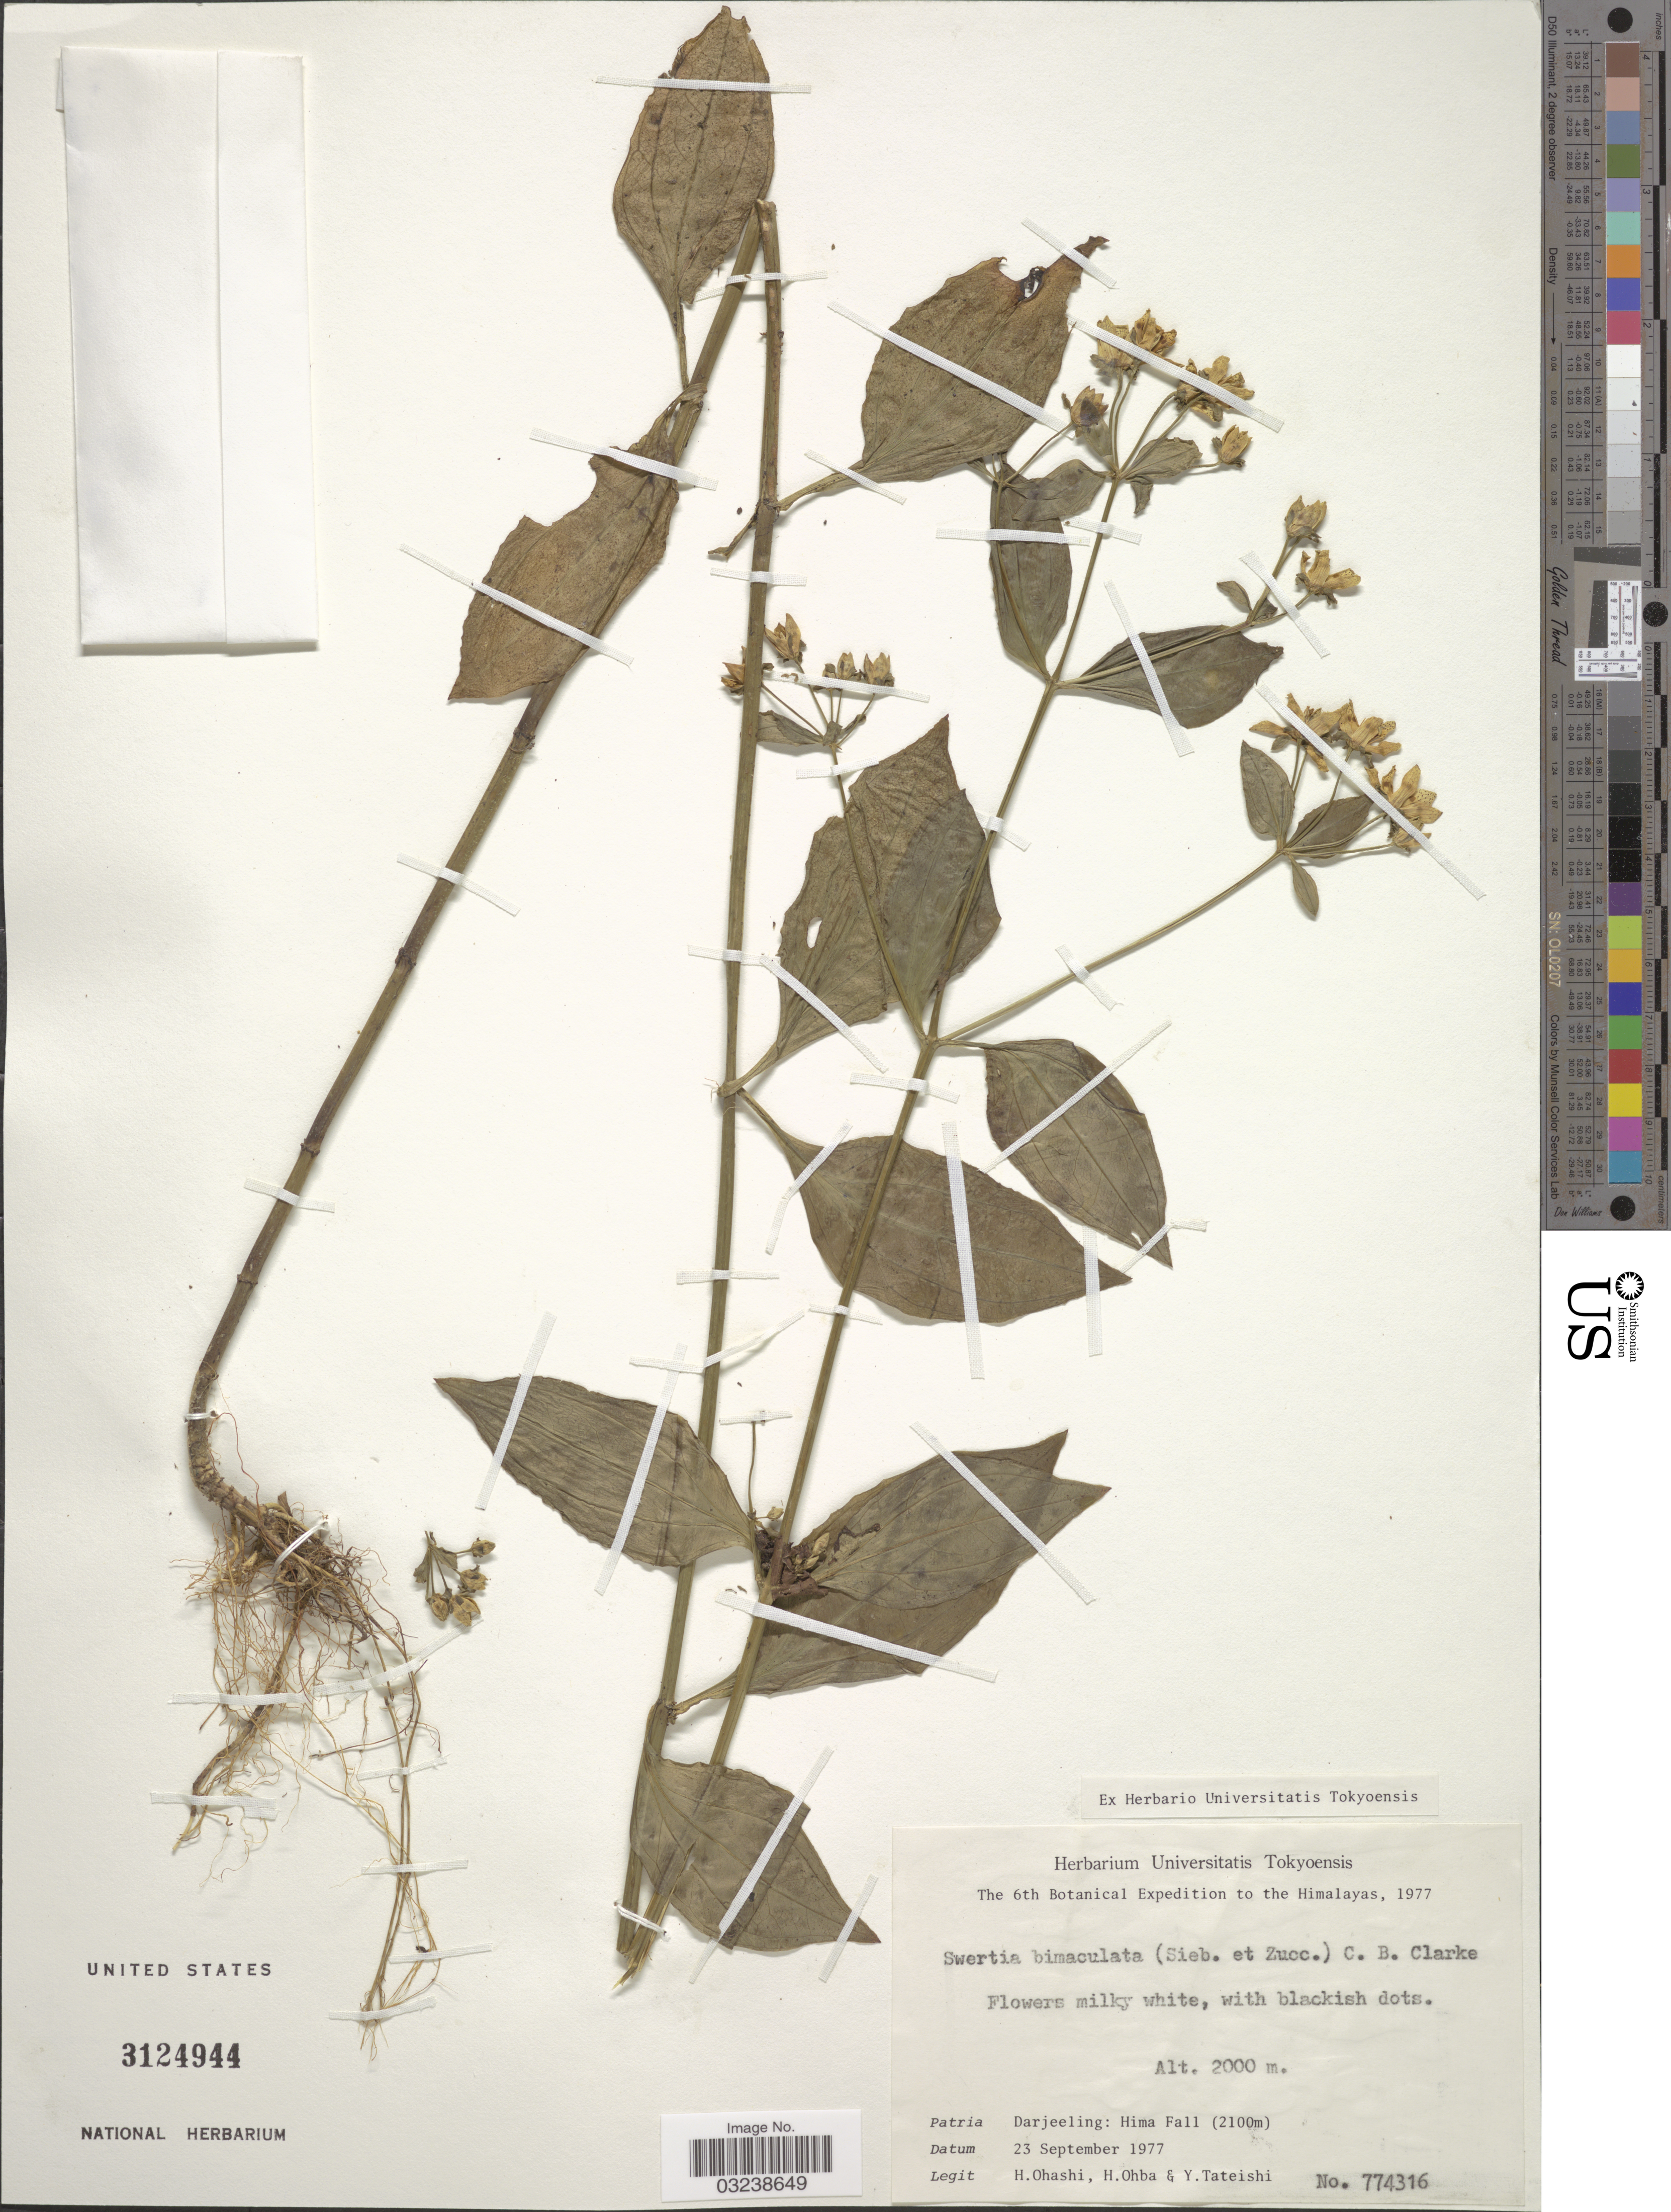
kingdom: Plantae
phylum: Tracheophyta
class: Magnoliopsida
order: Gentianales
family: Gentianaceae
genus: Swertia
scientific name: Swertia bimaculata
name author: (Siebold & Zucc.) Hook. f. & Thomson ex C.B. Clarke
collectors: H. Ohashi, H. Ohba & Y. Tateishi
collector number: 774316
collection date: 1977-09-23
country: India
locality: The Himalayas. Patria Darjeeling: Hima Fall.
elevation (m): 2000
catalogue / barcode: US 3124944